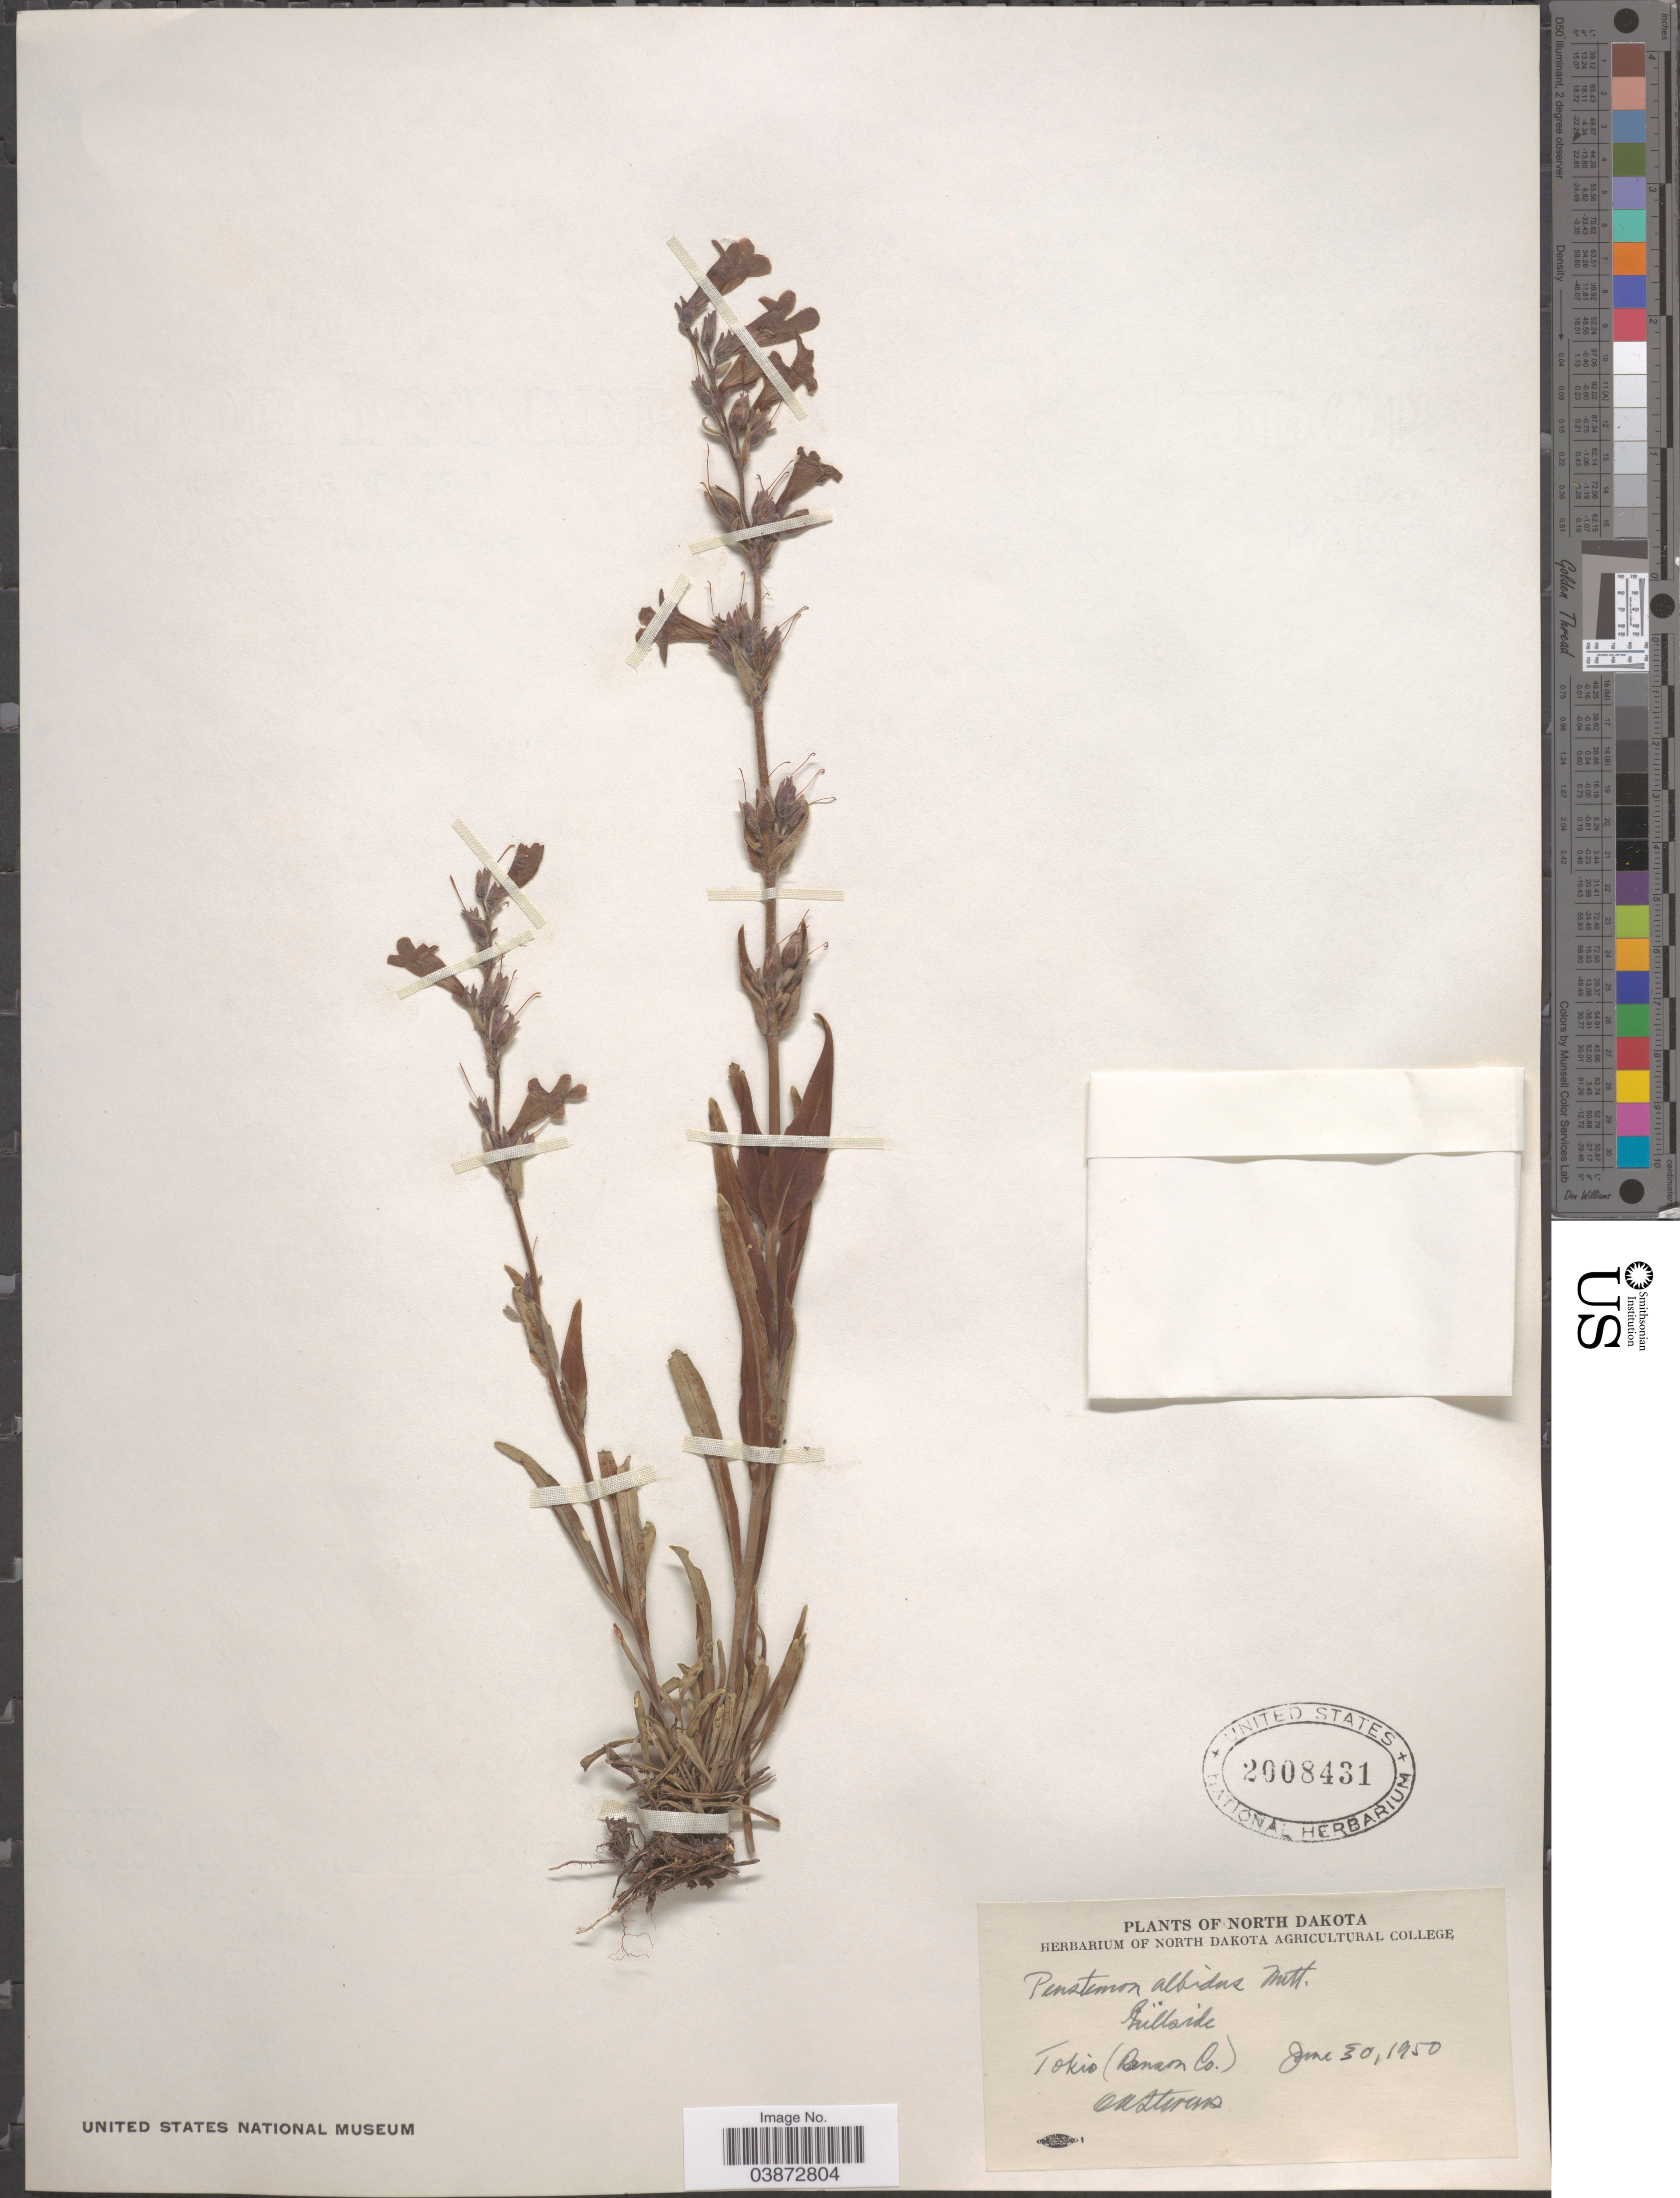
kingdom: Plantae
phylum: Tracheophyta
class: Magnoliopsida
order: Lamiales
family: Plantaginaceae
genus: Penstemon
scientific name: Penstemon albidus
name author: Nutt.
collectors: O. A. Stevens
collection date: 1950-06-30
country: United States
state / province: North Dakota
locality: Tokio (Benson Co.).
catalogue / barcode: US 2008431